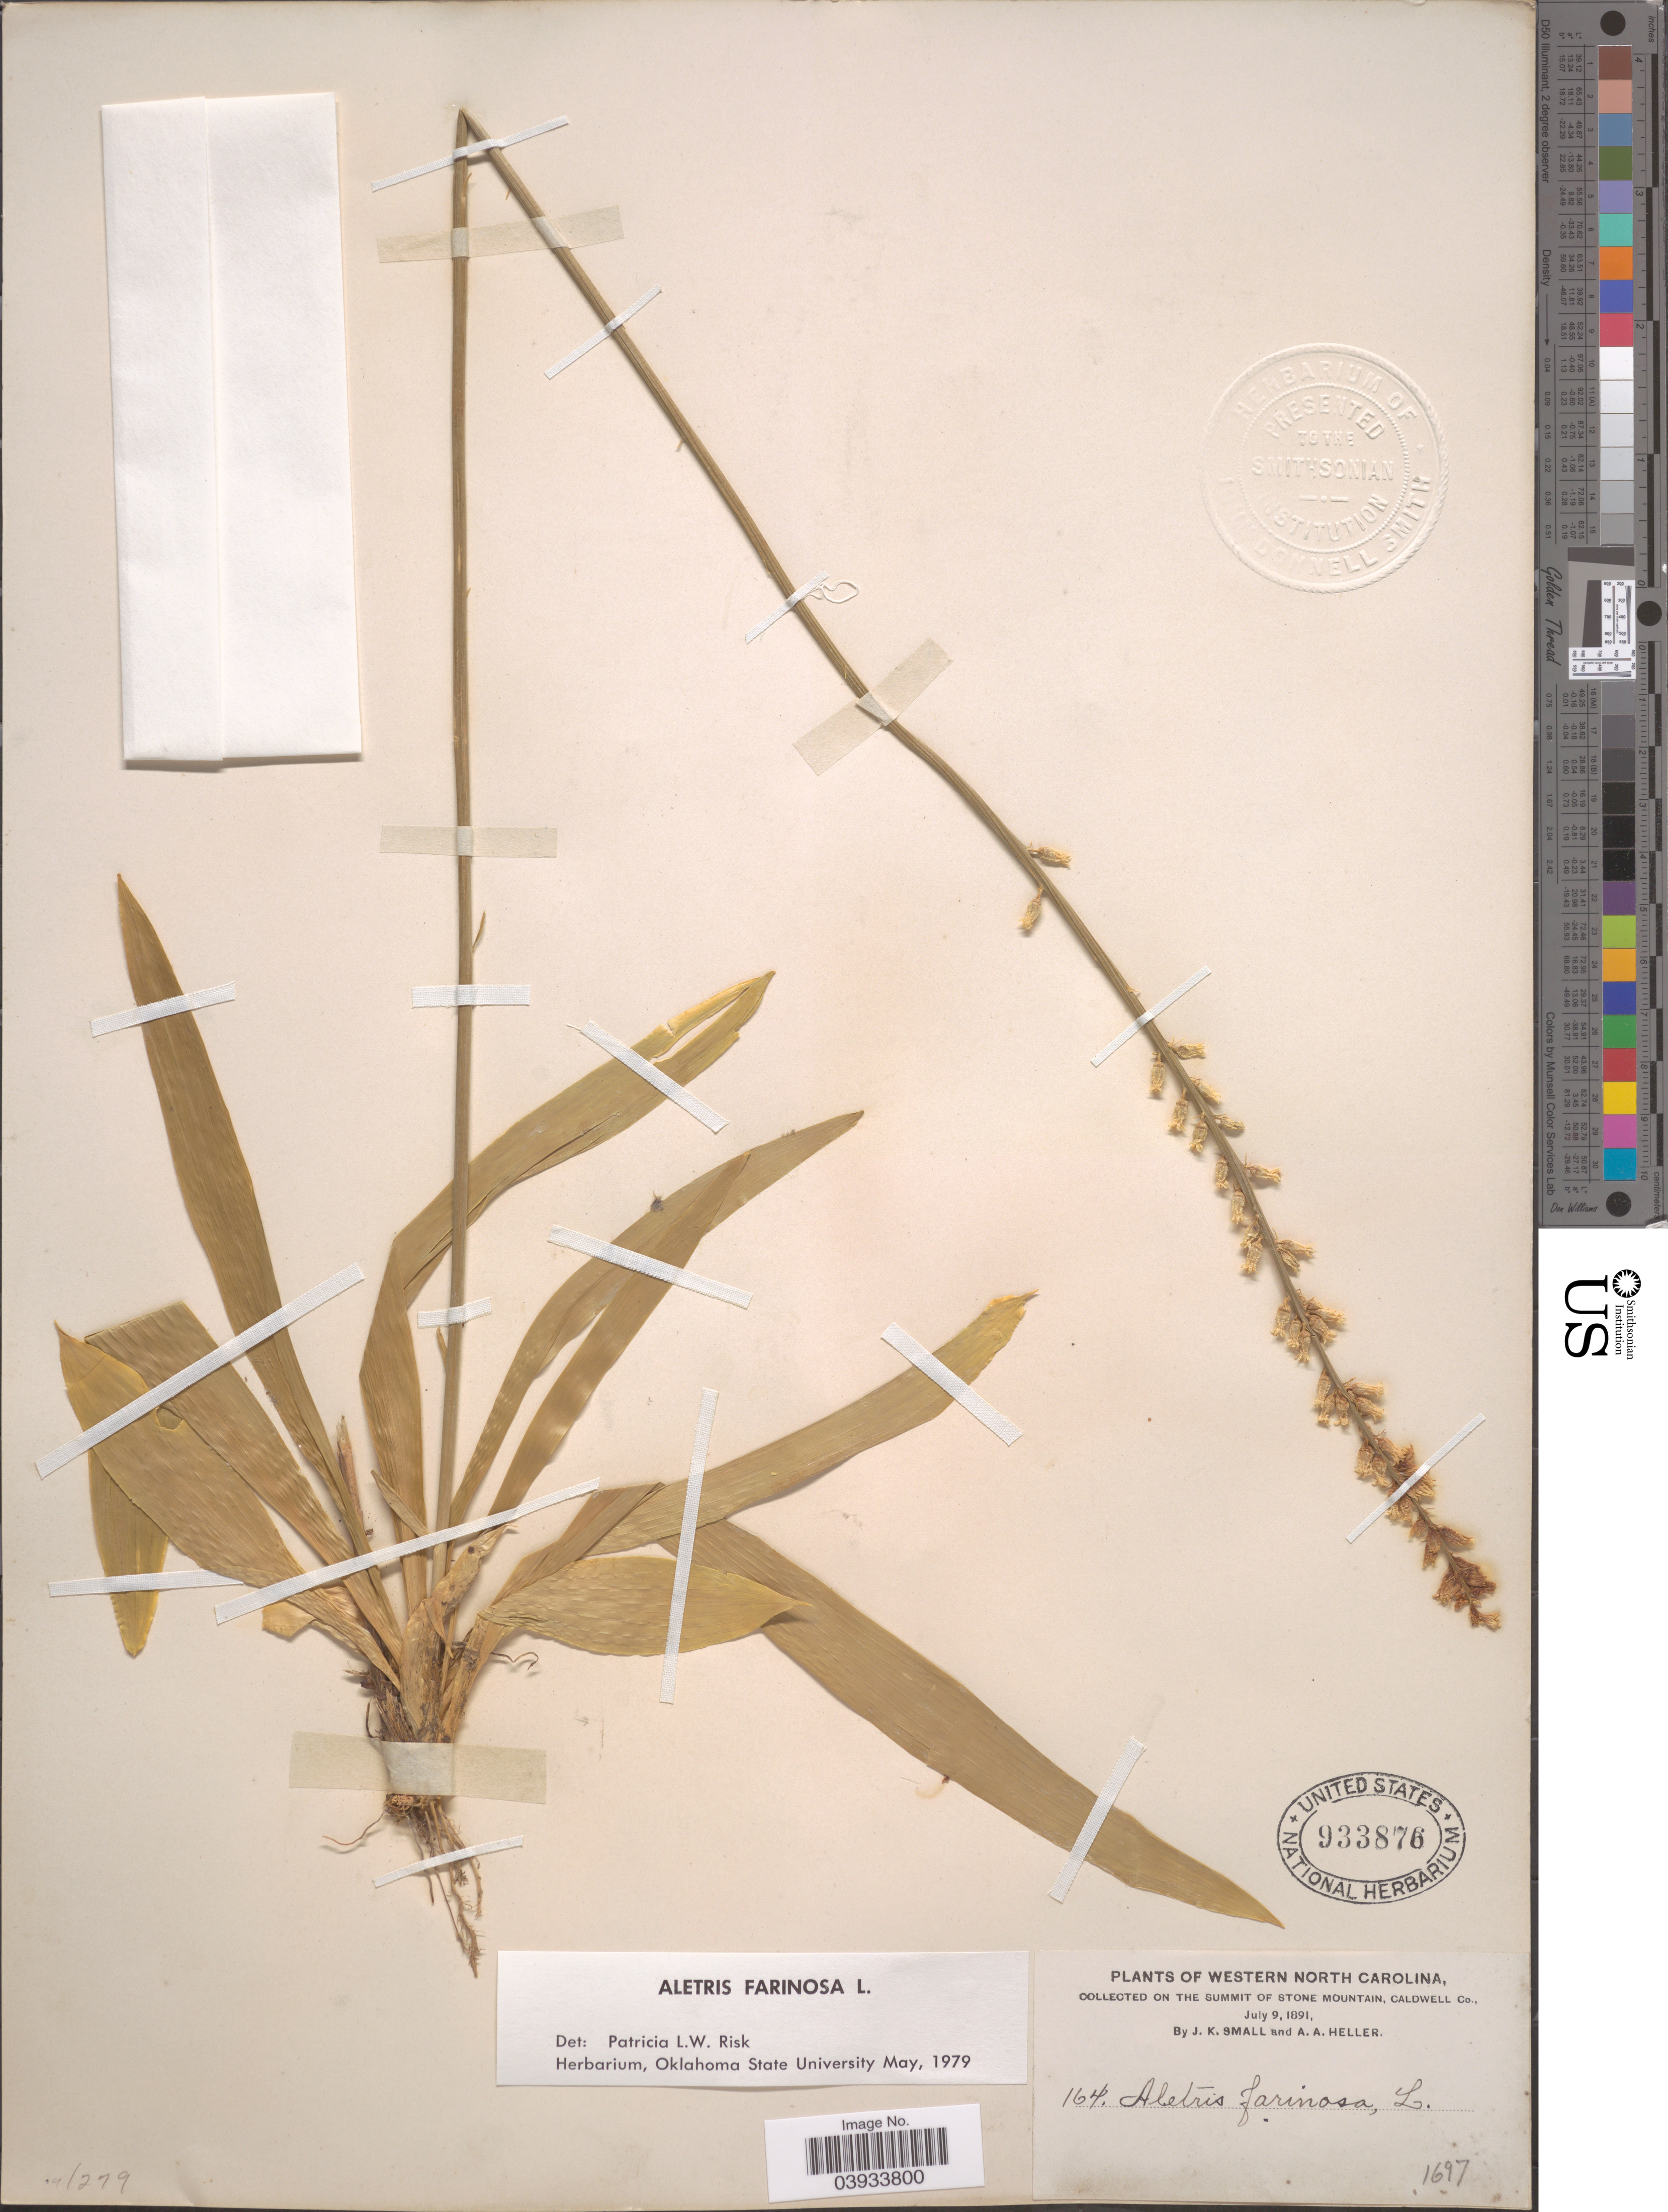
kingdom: Plantae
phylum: Tracheophyta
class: Liliopsida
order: Dioscoreales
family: Nartheciaceae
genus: Aletris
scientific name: Aletris farinosa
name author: L.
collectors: J. K. Small & A. A. Heller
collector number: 164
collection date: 1891-07-09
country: United States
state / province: North Carolina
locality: Western North Carolina. On the summit of Stone Mountain, Caldwell Co.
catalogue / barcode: US 933876